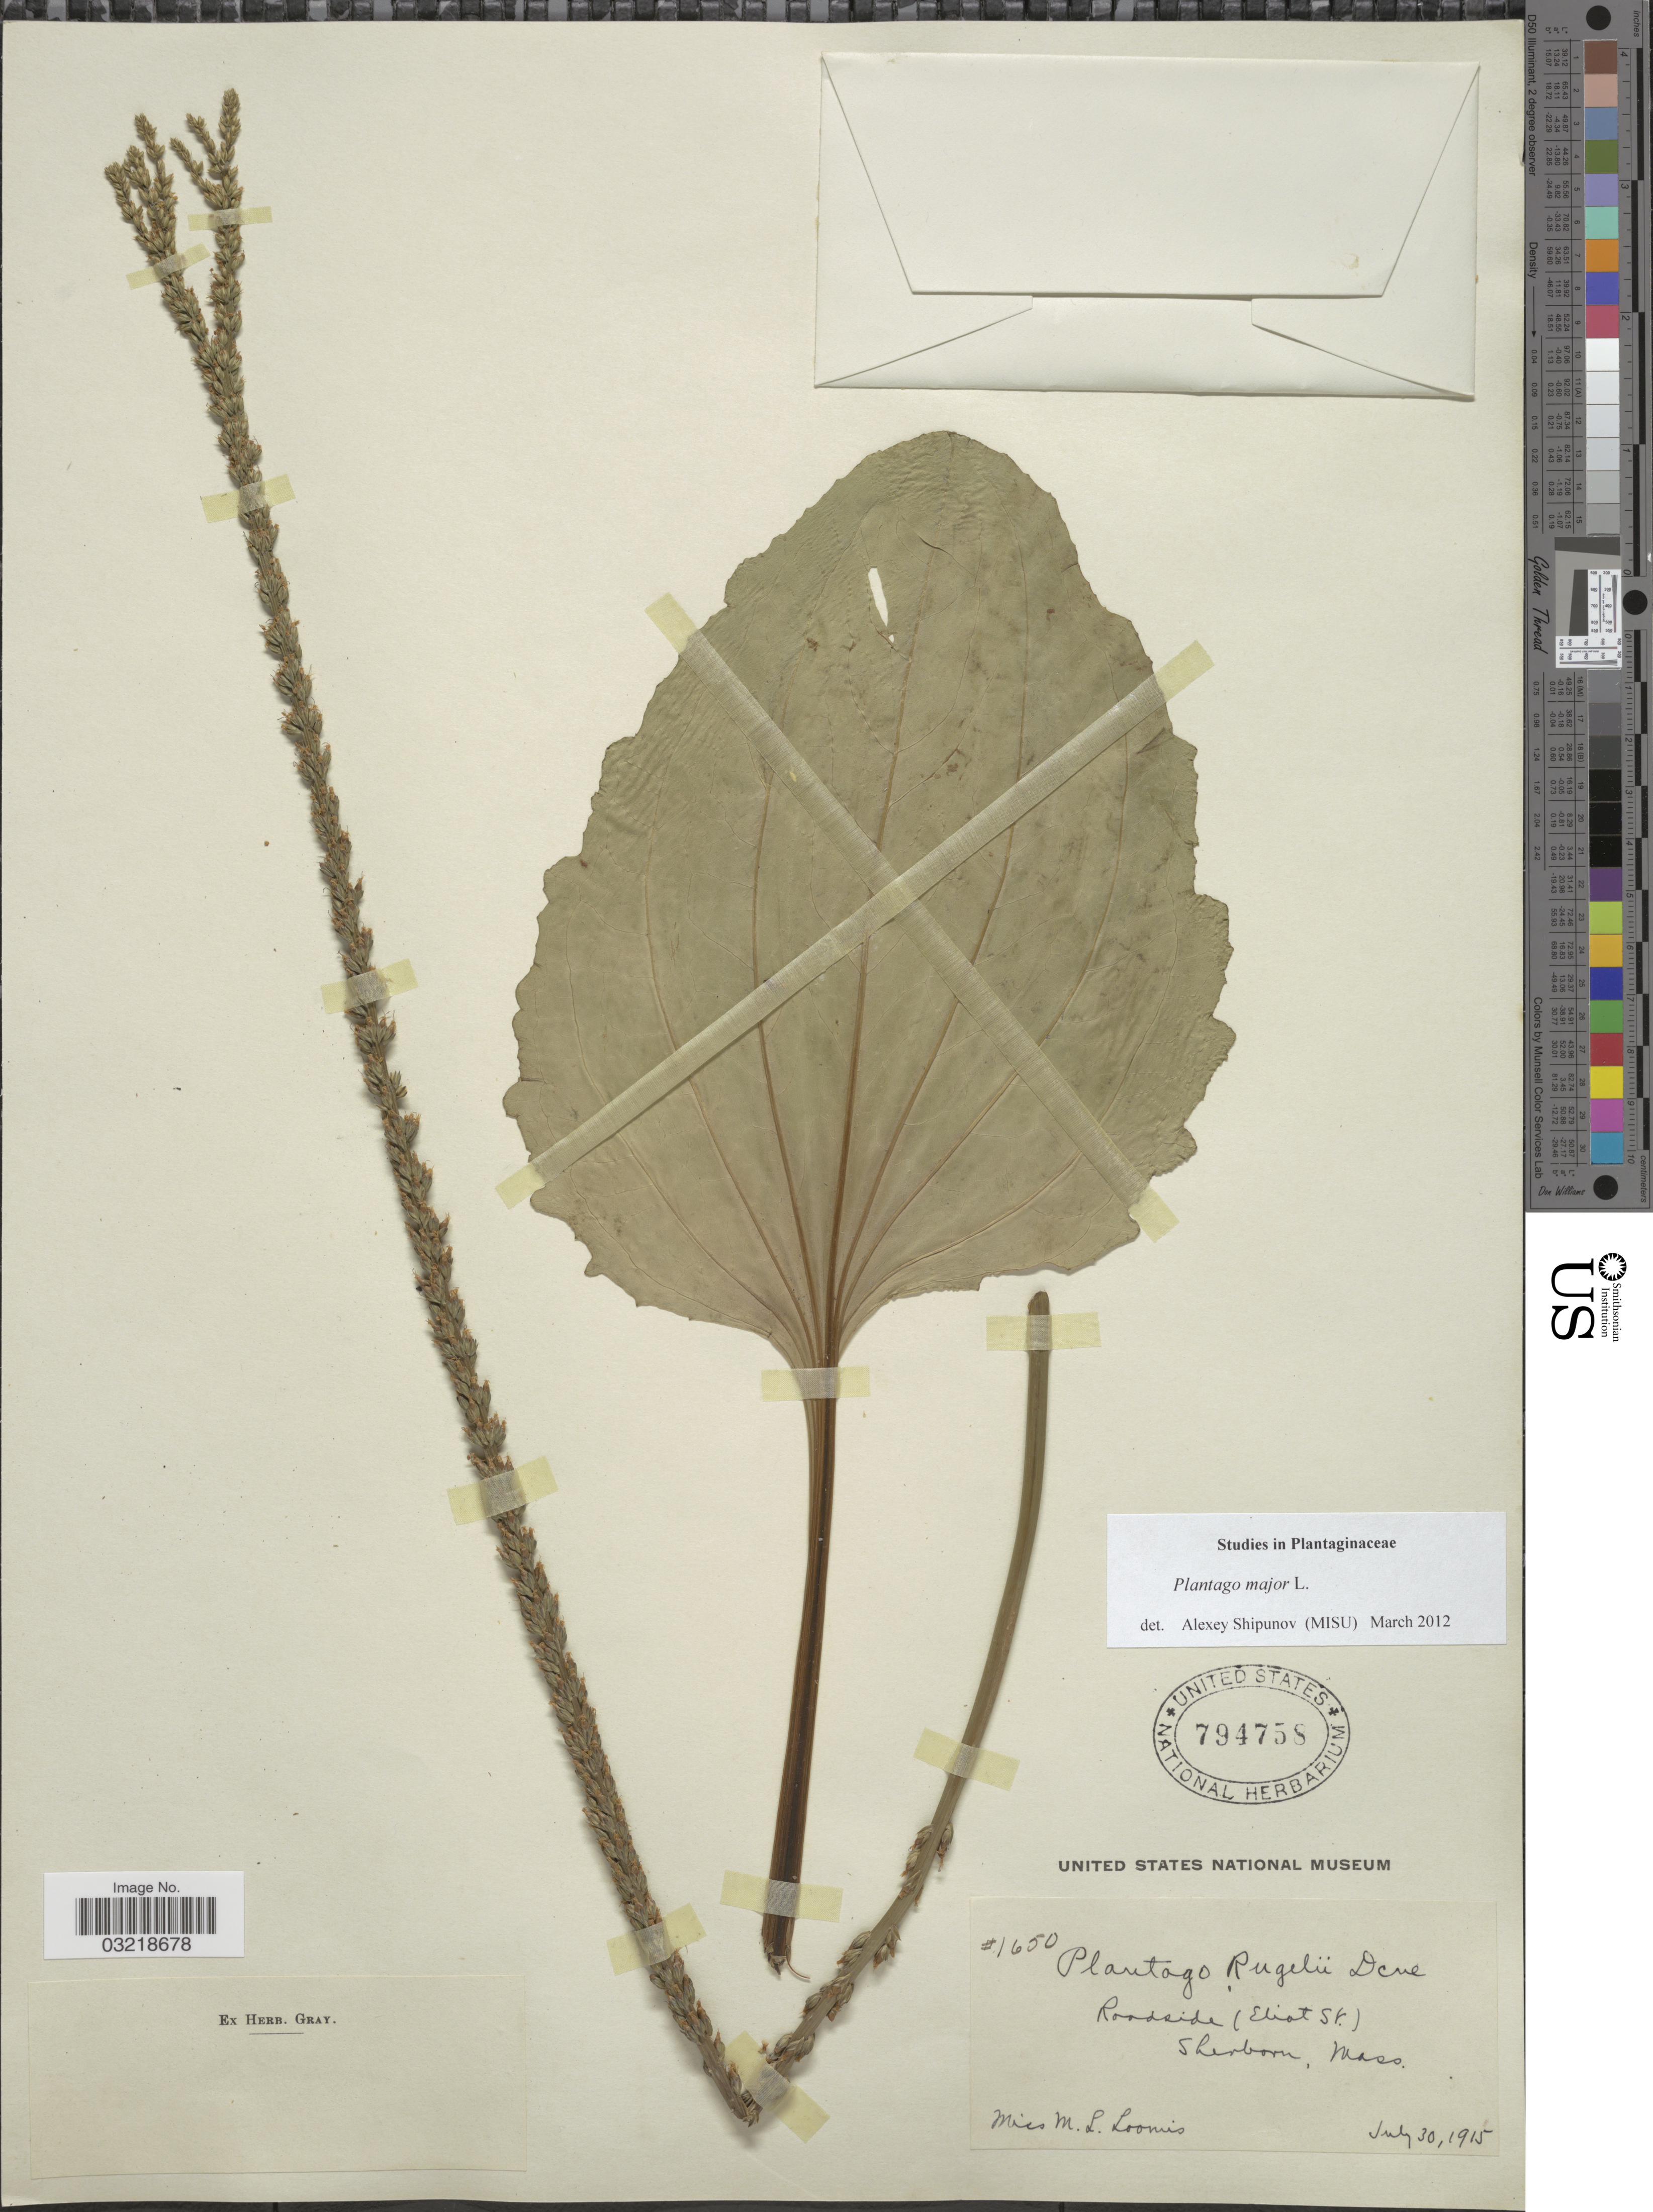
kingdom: Plantae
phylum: Tracheophyta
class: Magnoliopsida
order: Lamiales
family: Plantaginaceae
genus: Plantago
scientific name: Plantago major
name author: L.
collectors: M. L. Loomis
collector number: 1650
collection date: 1915-07-30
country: United States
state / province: Massachusetts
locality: Roadside (Eliot St.). Sherborn.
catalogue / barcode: US 794758